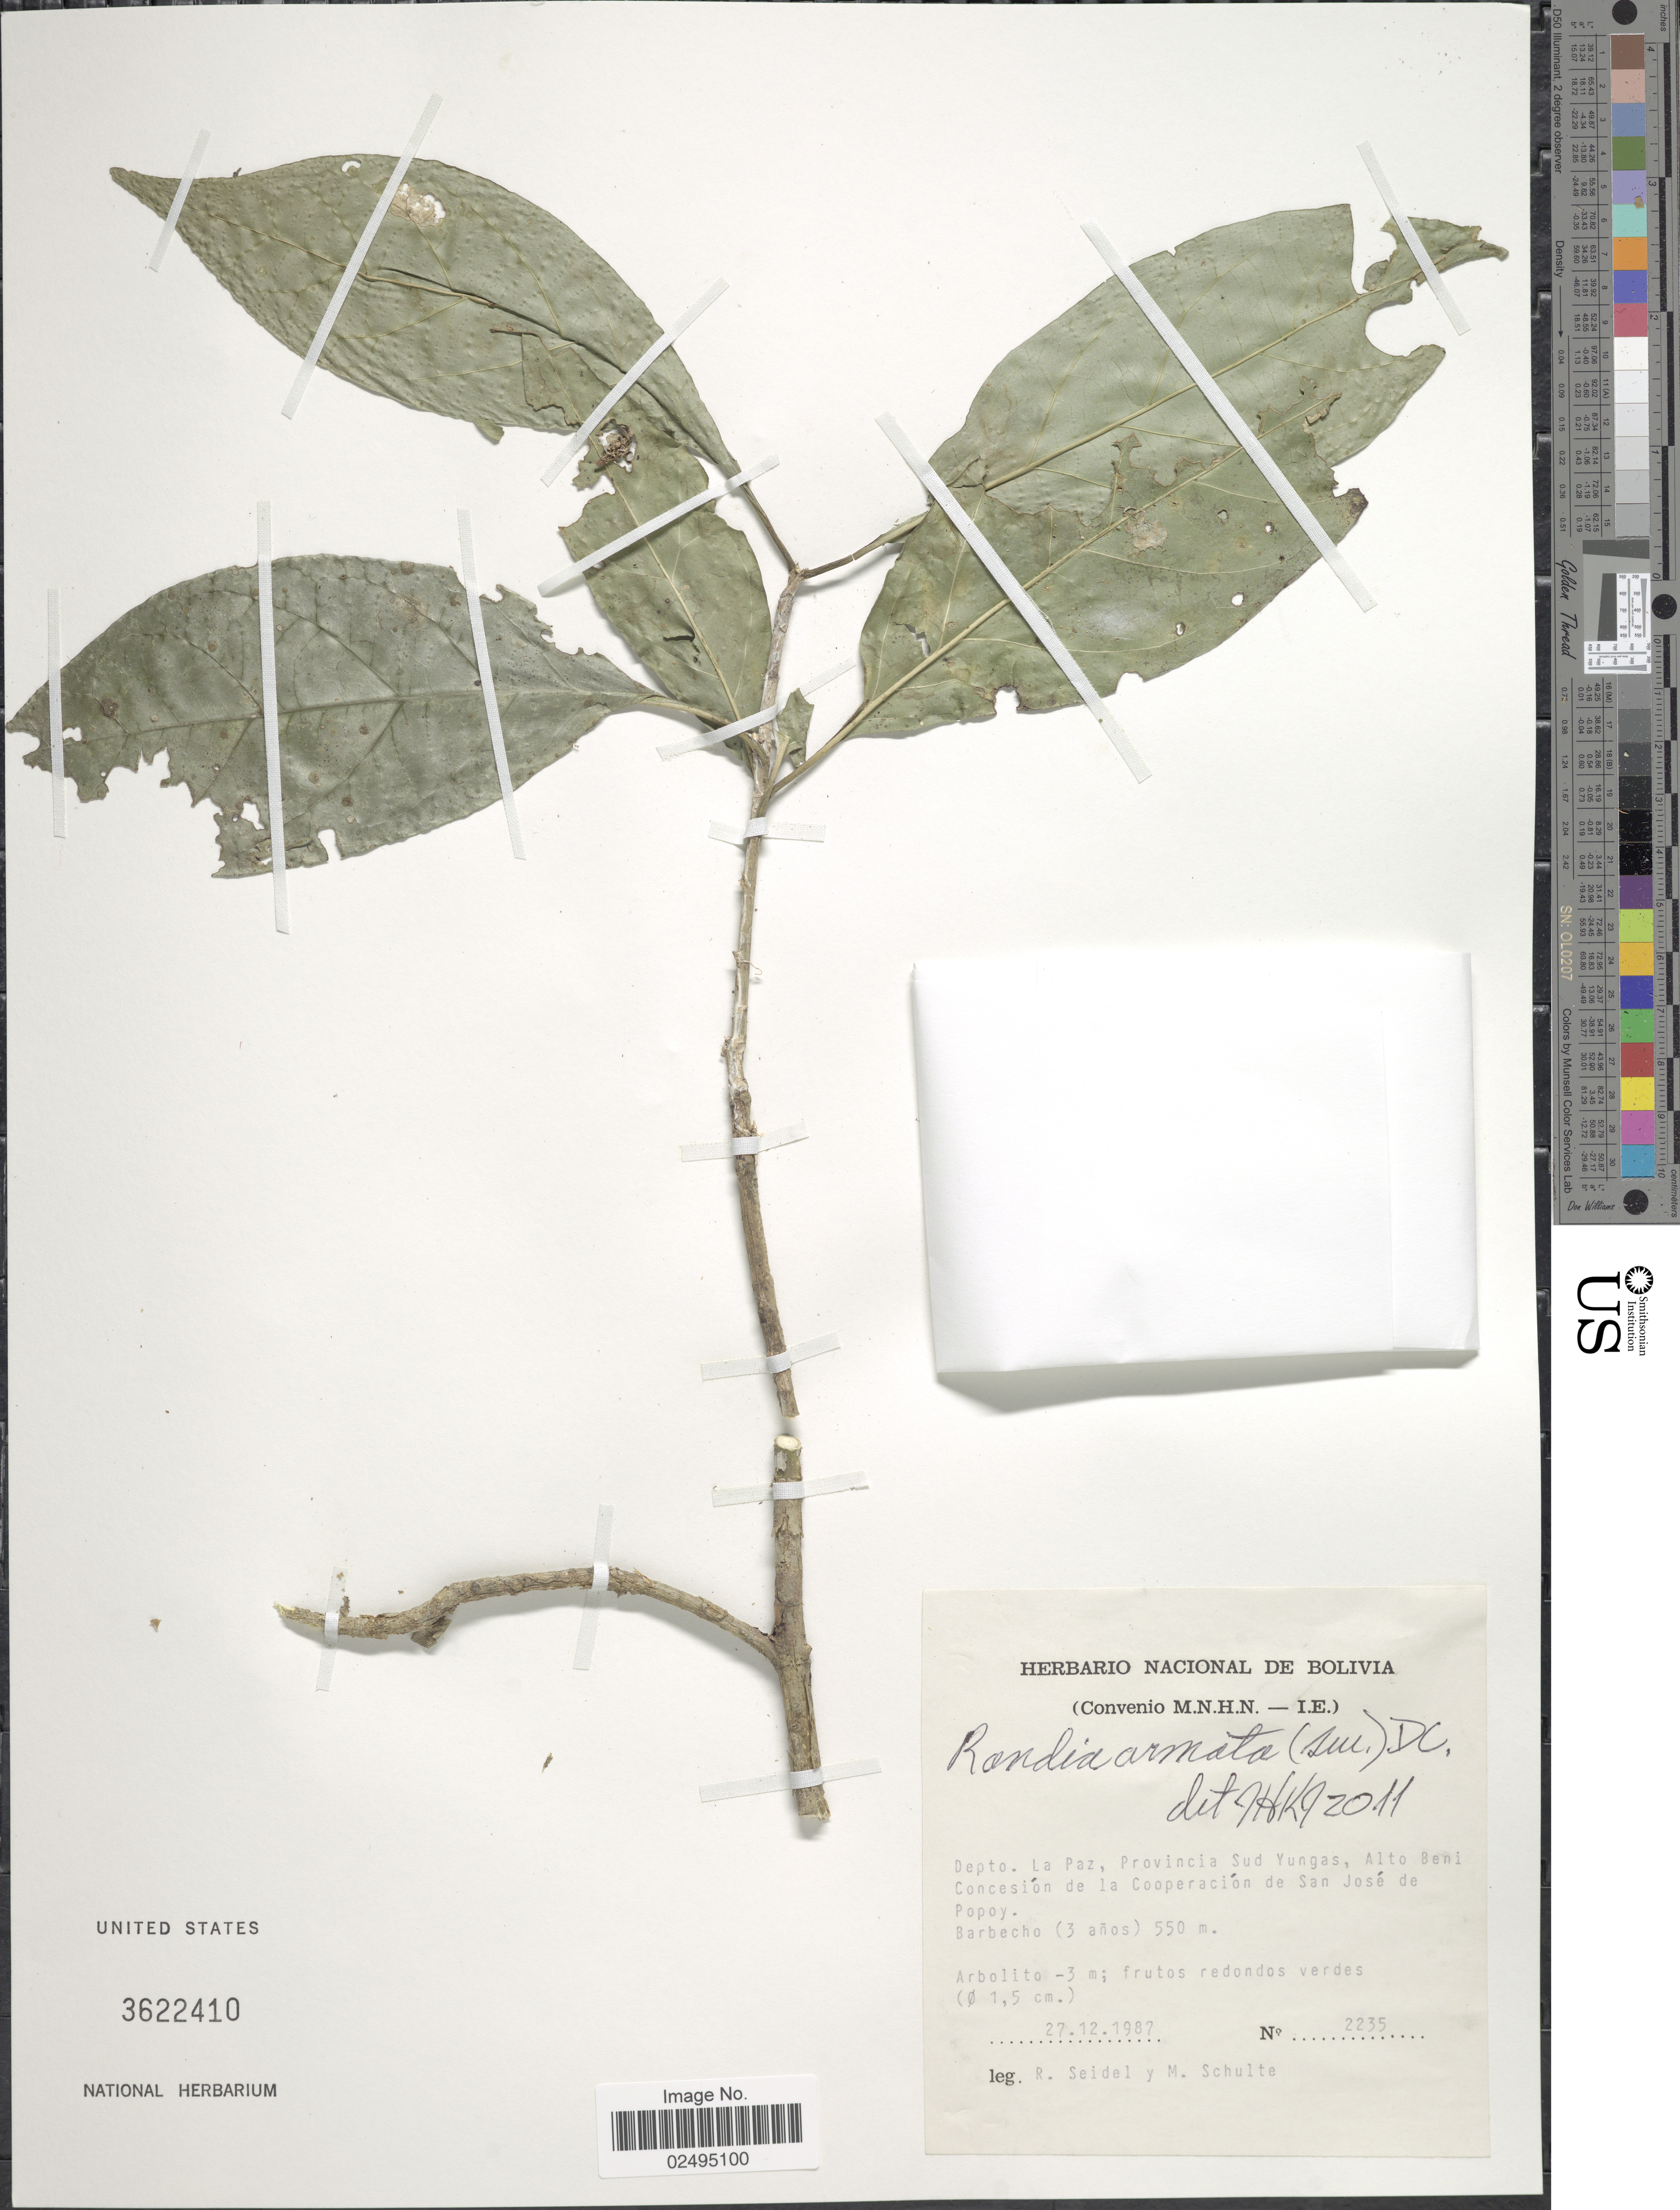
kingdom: Plantae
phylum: Tracheophyta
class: Magnoliopsida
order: Gentianales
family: Rubiaceae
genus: Randia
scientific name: Randia armata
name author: (Sw.) DC.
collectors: R. Seidel & M. Schulte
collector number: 2235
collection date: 1987-12-27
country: Bolivia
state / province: La Paz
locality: Provincia Sud Yungas, Alto Beni Concesion de la Cooperacion de San Jose de Popoy, Barbecho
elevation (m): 550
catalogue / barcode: US 3622410